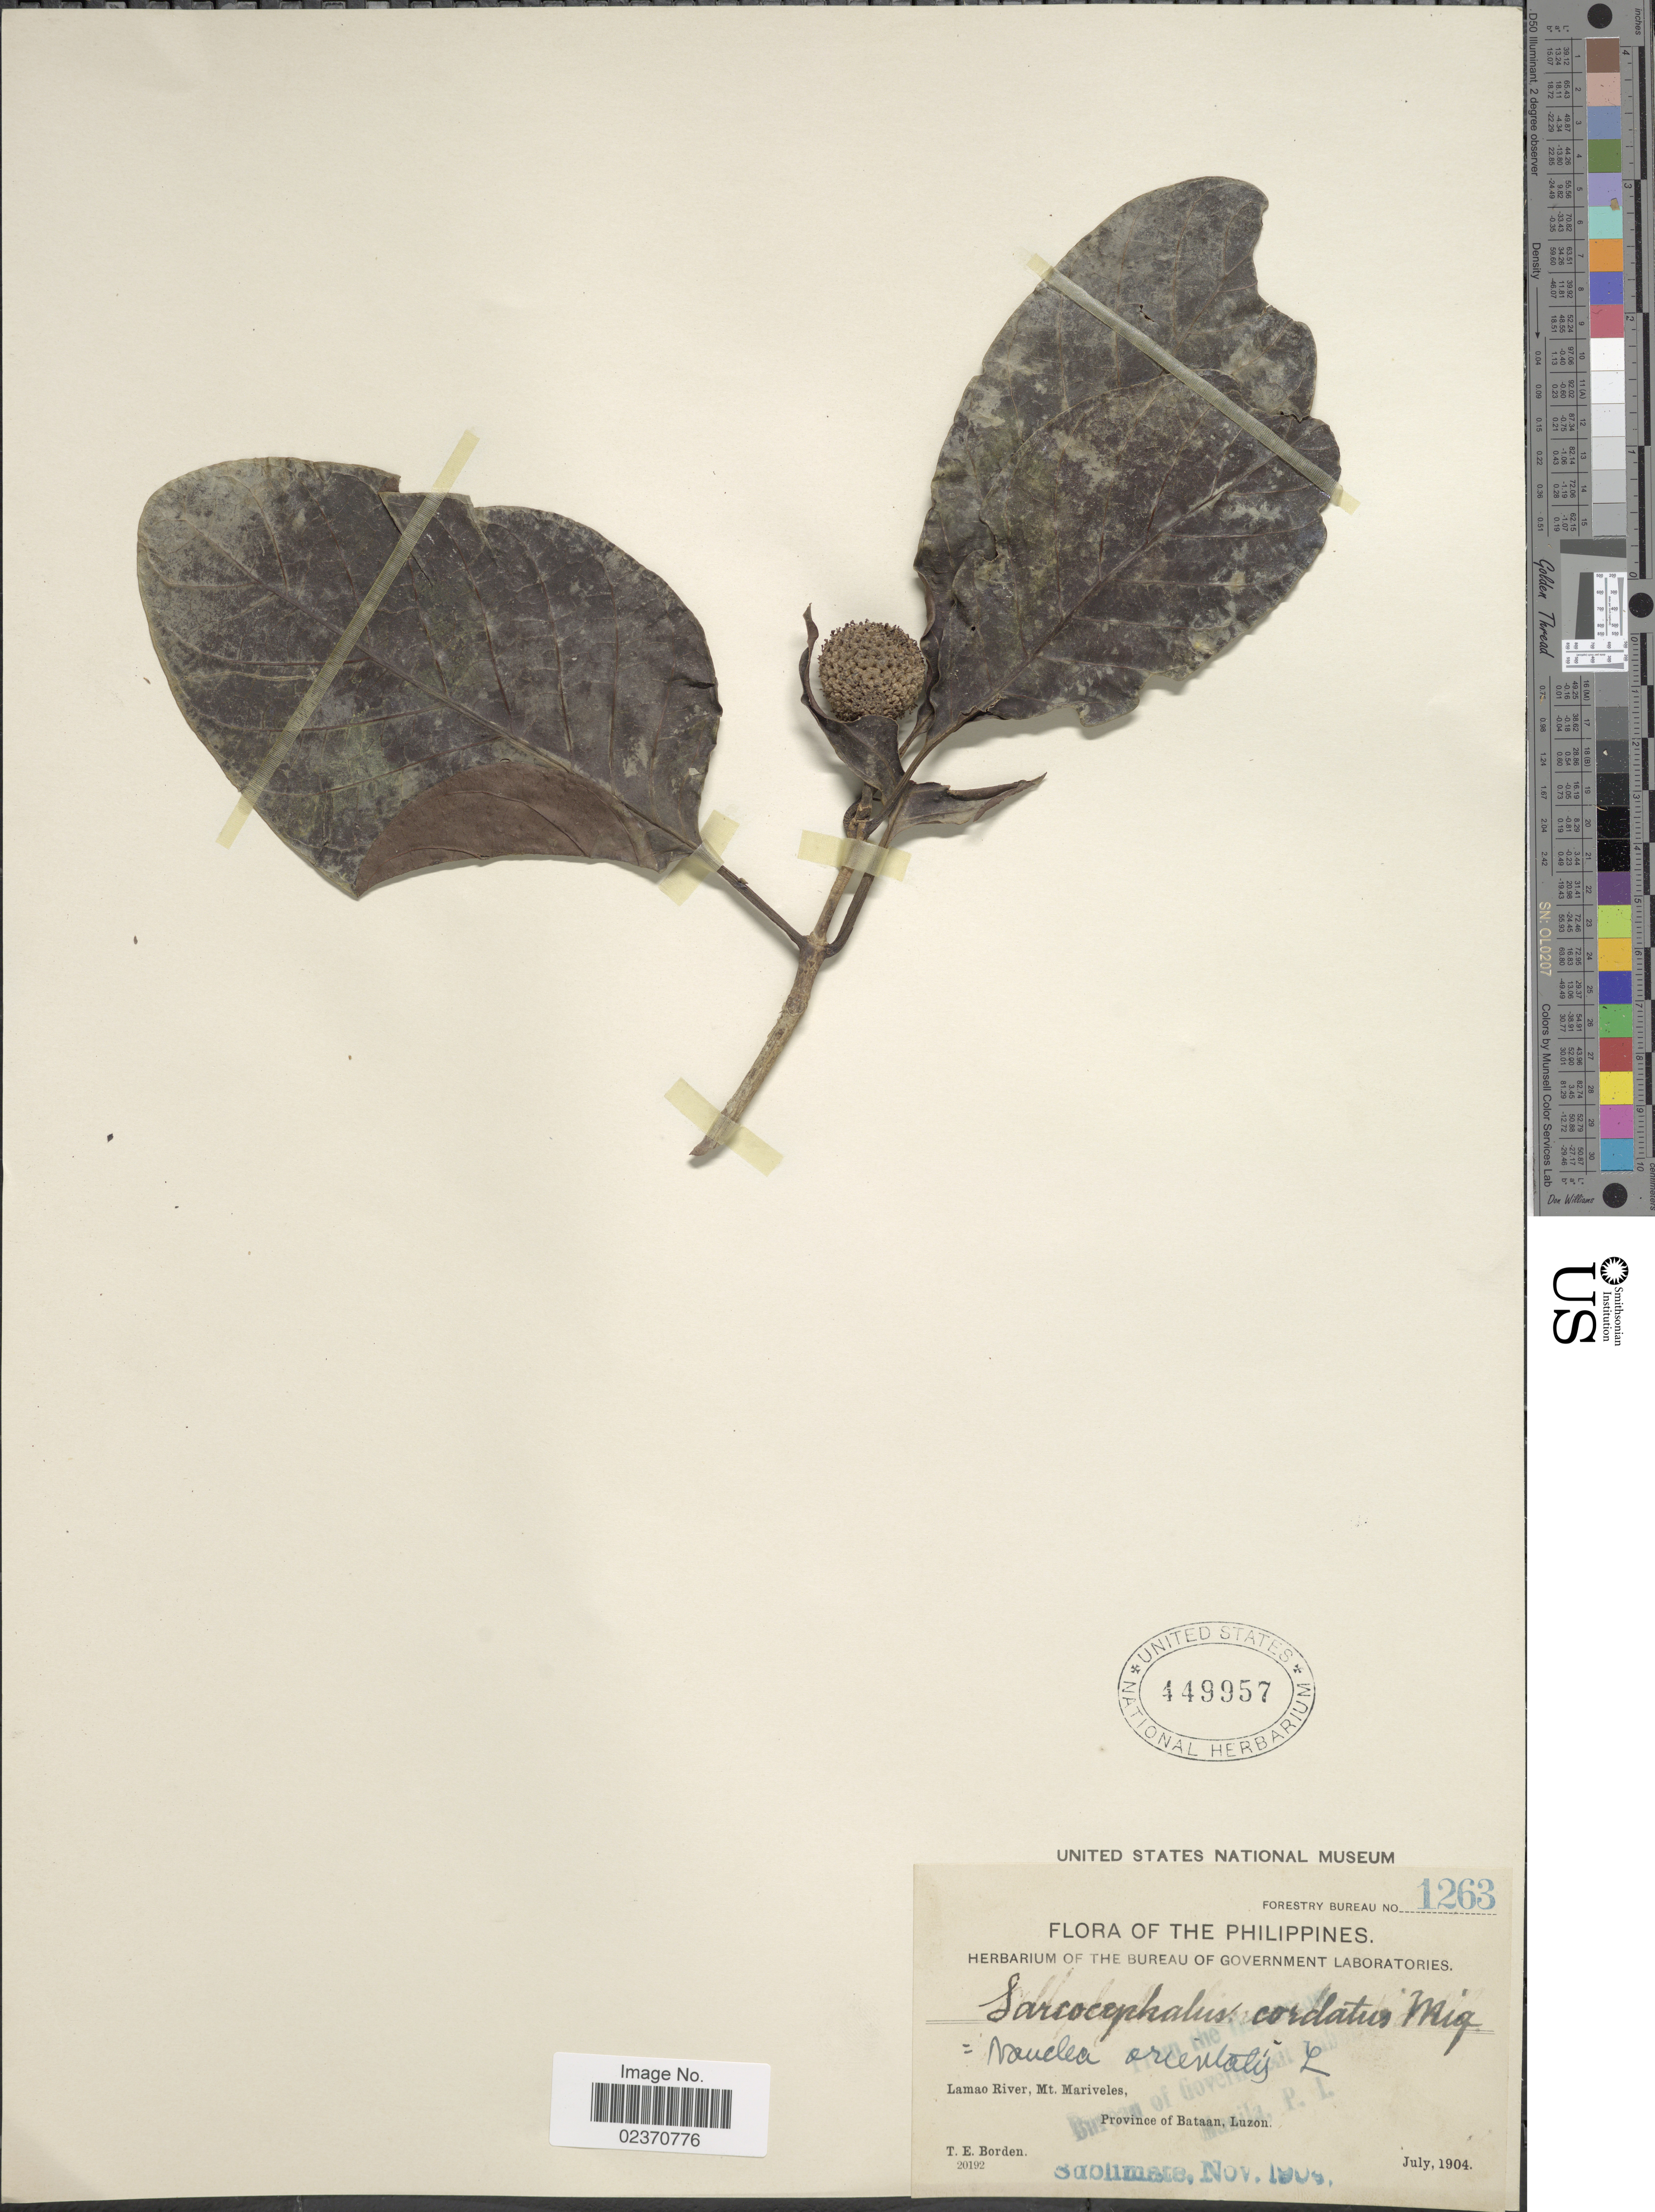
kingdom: Plantae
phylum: Tracheophyta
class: Magnoliopsida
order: Gentianales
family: Rubiaceae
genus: Nauclea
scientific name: Nauclea orientalis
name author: (L.) L.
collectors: T. E. Borden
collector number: Forestry Bureau 1263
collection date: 1904-07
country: Philippines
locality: Lamao River, Mt. Mariveles, Province of Bataan, Luzon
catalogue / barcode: US 449957